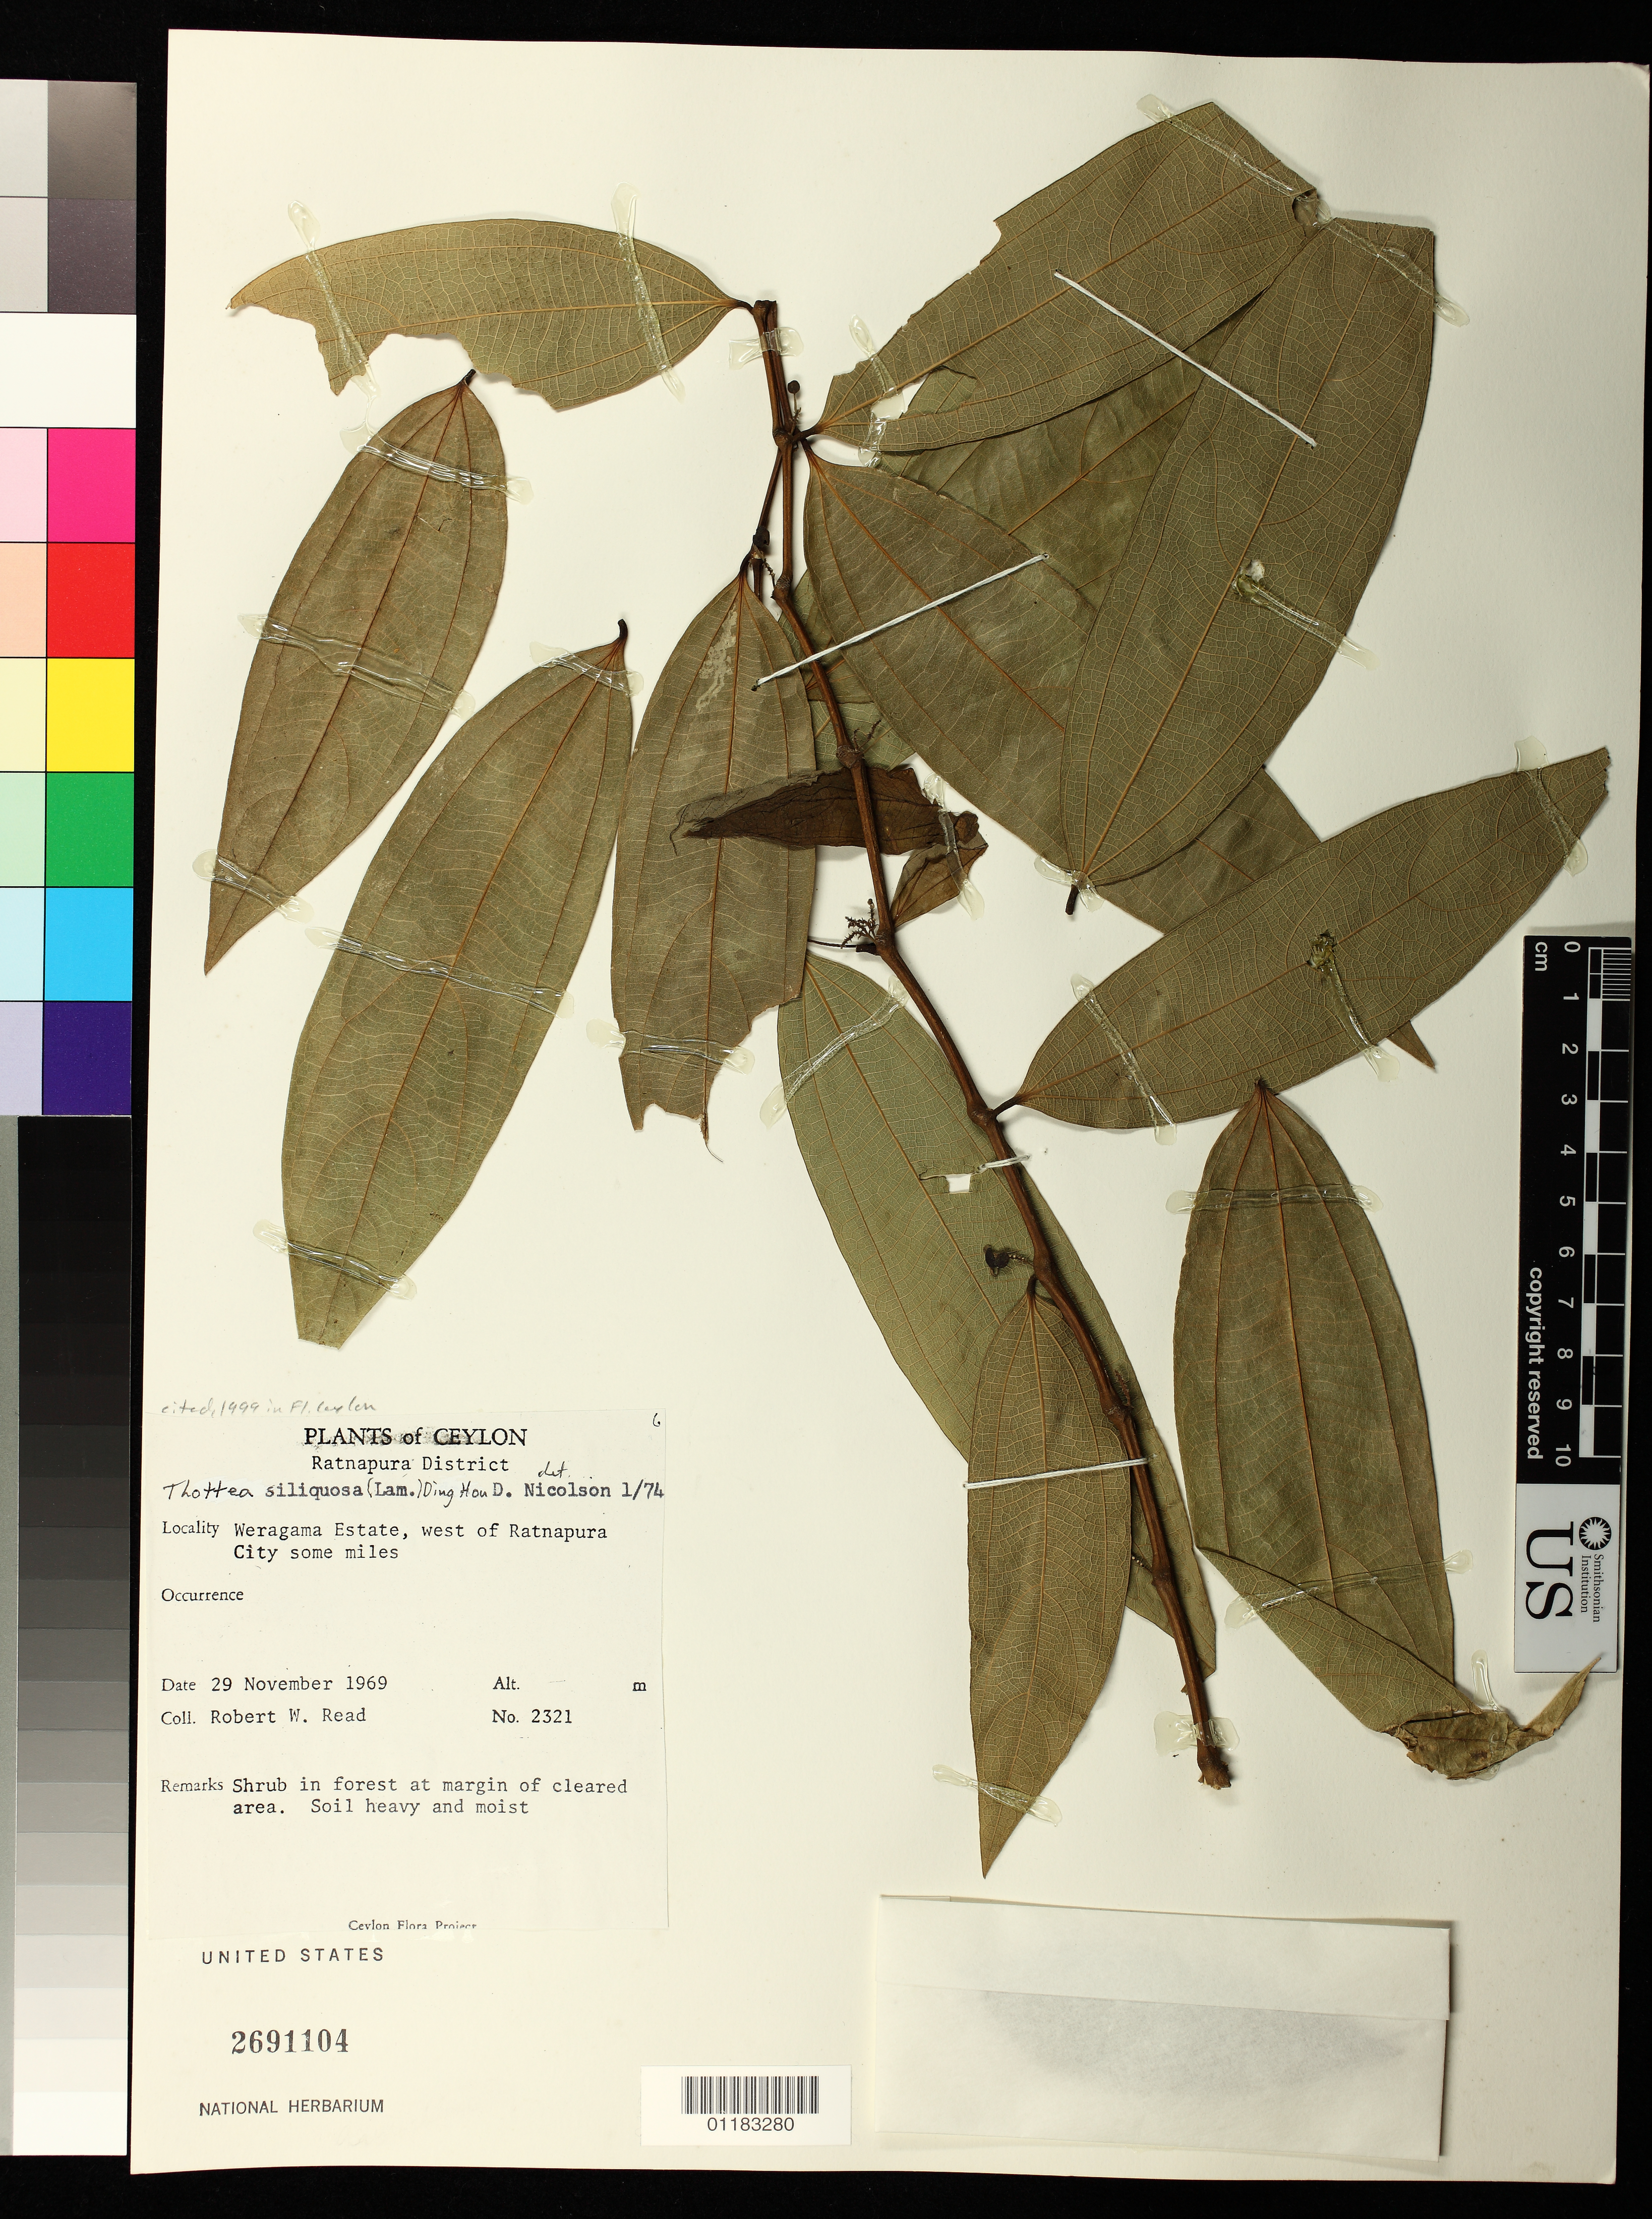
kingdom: Plantae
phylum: Tracheophyta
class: Magnoliopsida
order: Piperales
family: Aristolochiaceae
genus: Thottea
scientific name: Thottea siliquosa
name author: (Lam.) Ding Hou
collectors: R. W. Read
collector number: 2321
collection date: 1969-11-29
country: Sri Lanka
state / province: Sabaragamuwa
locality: Weragama Estate, west of Ratnapura City some miles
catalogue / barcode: US 2691104